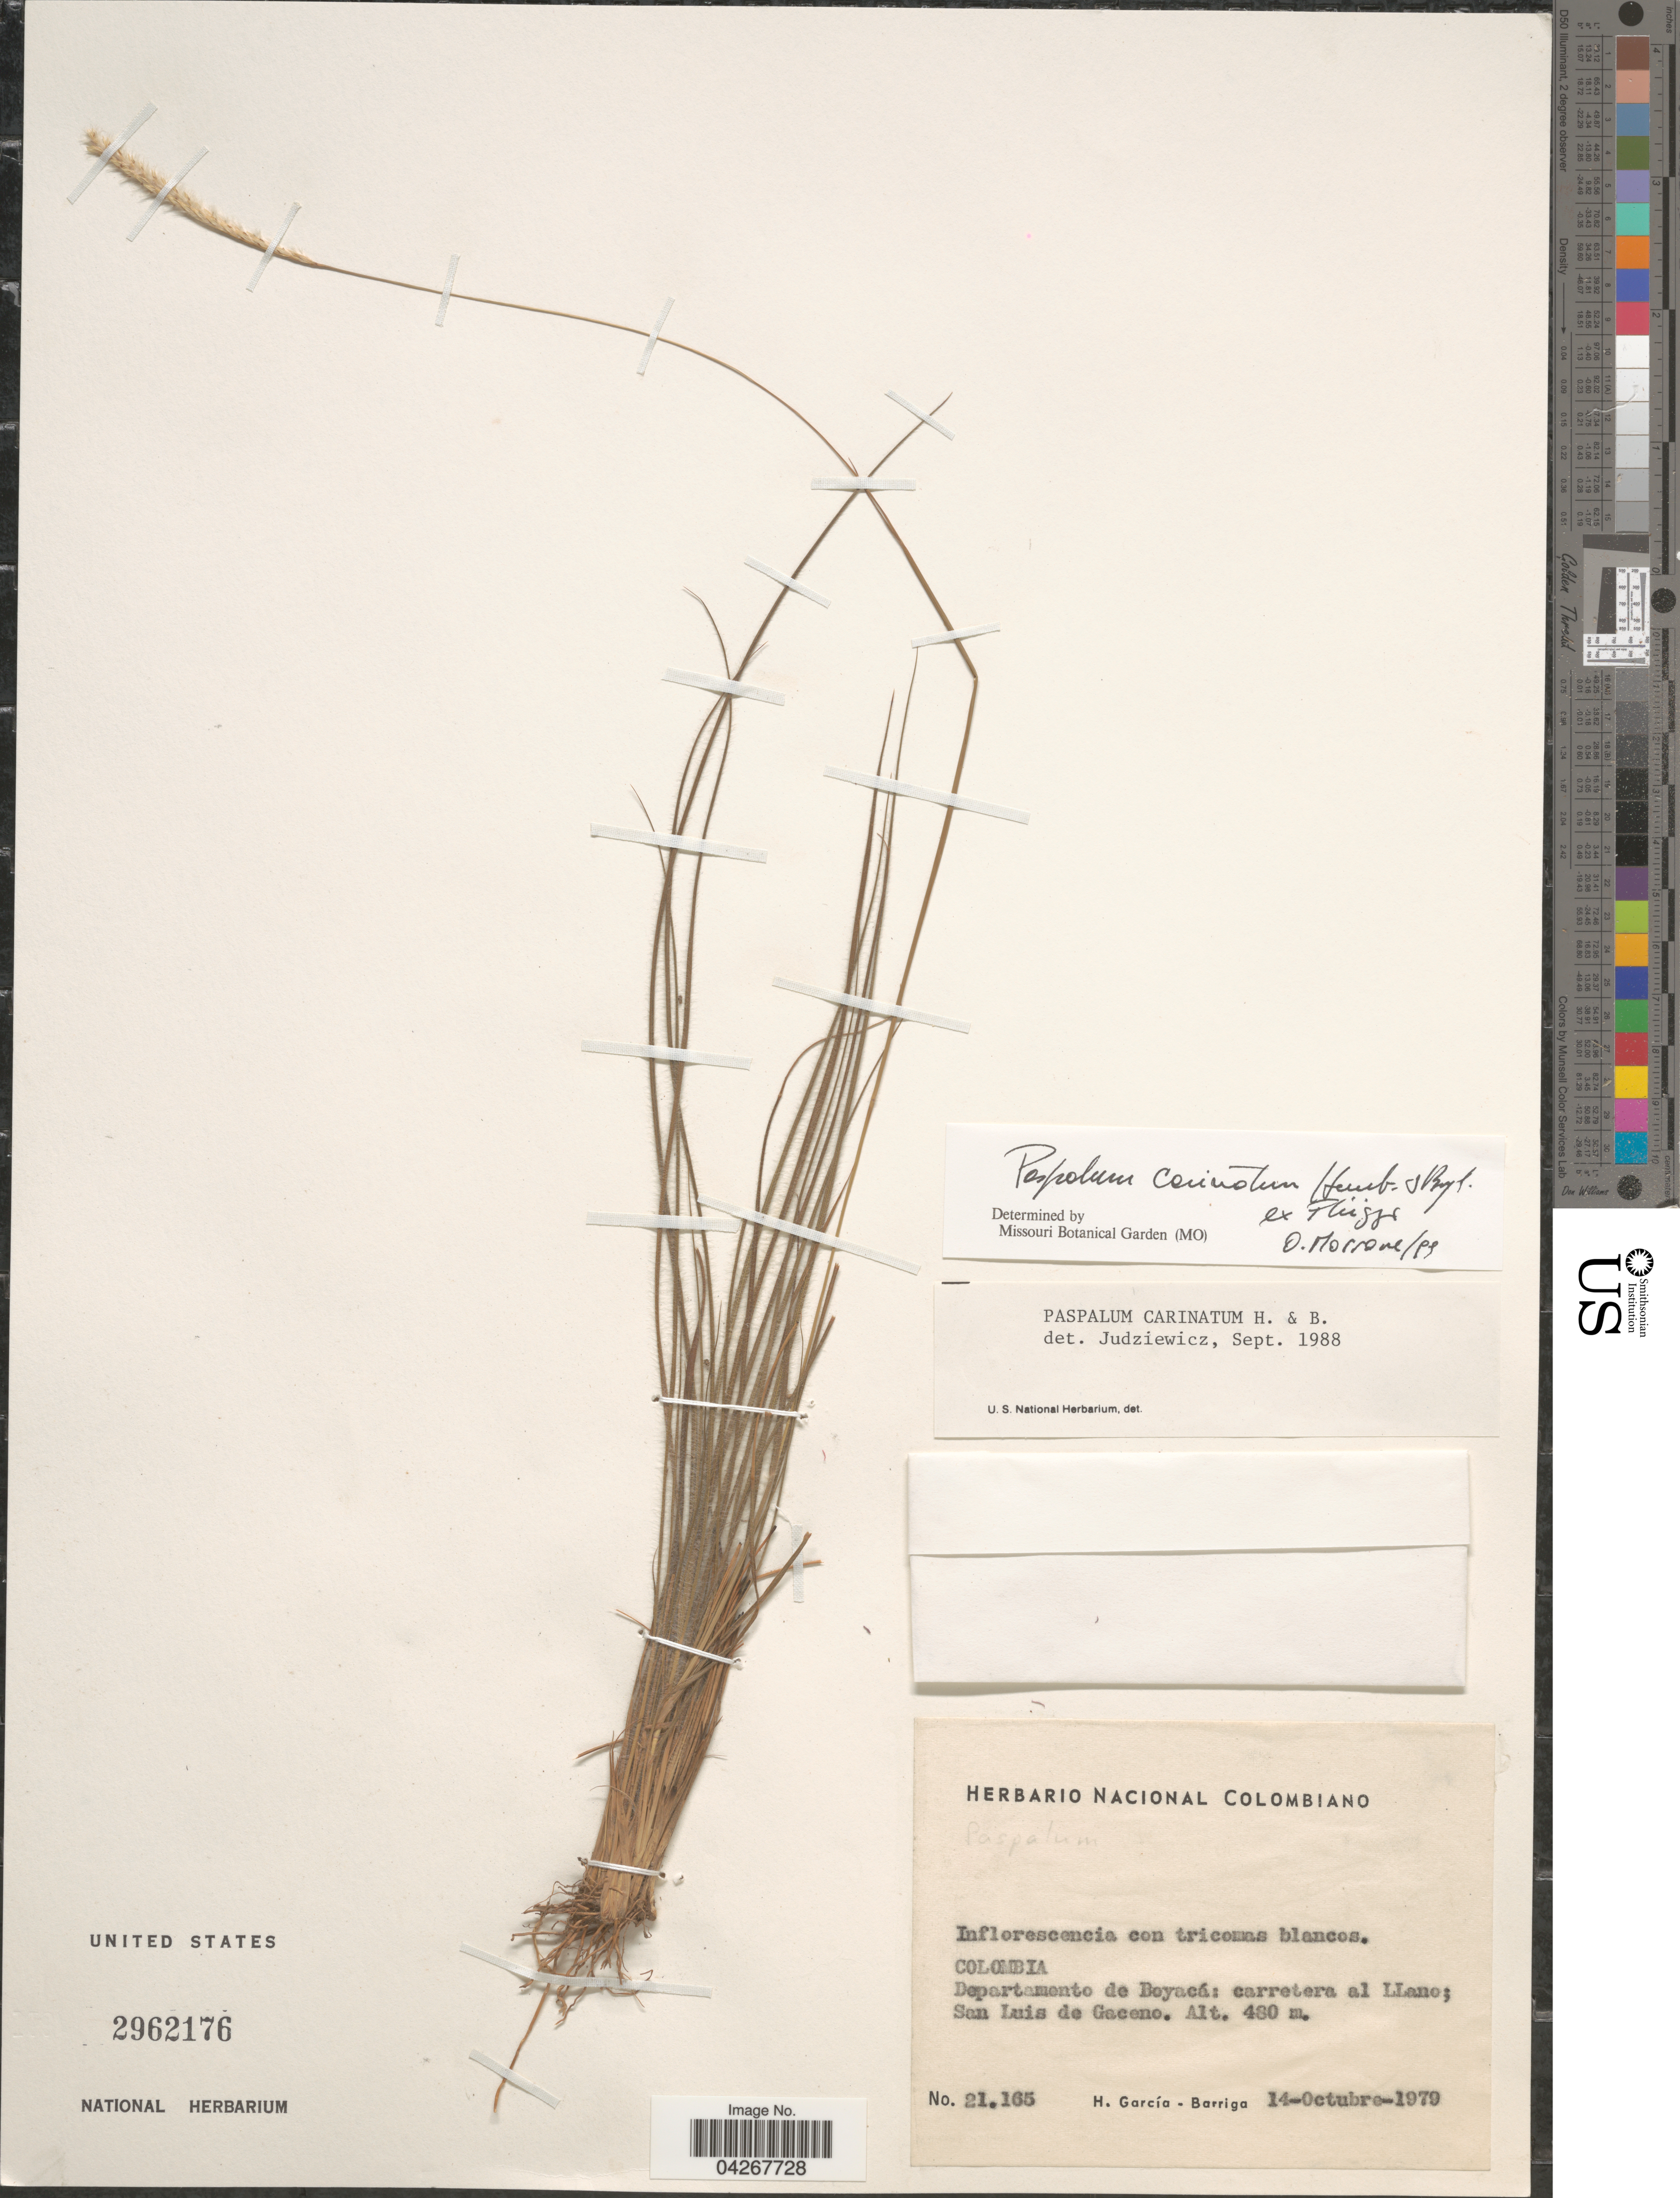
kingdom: Plantae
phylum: Tracheophyta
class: Liliopsida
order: Poales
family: Poaceae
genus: Paspalum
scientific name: Paspalum carinatum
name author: Humb. & Bonpl. ex Flüggé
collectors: H. García Barriga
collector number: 21165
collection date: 1979-10-14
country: Colombia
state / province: Boyacá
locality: Departamento de Boyacá: carretera al Llano; San Luis de Gaceno.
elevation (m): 480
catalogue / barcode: US 2962176